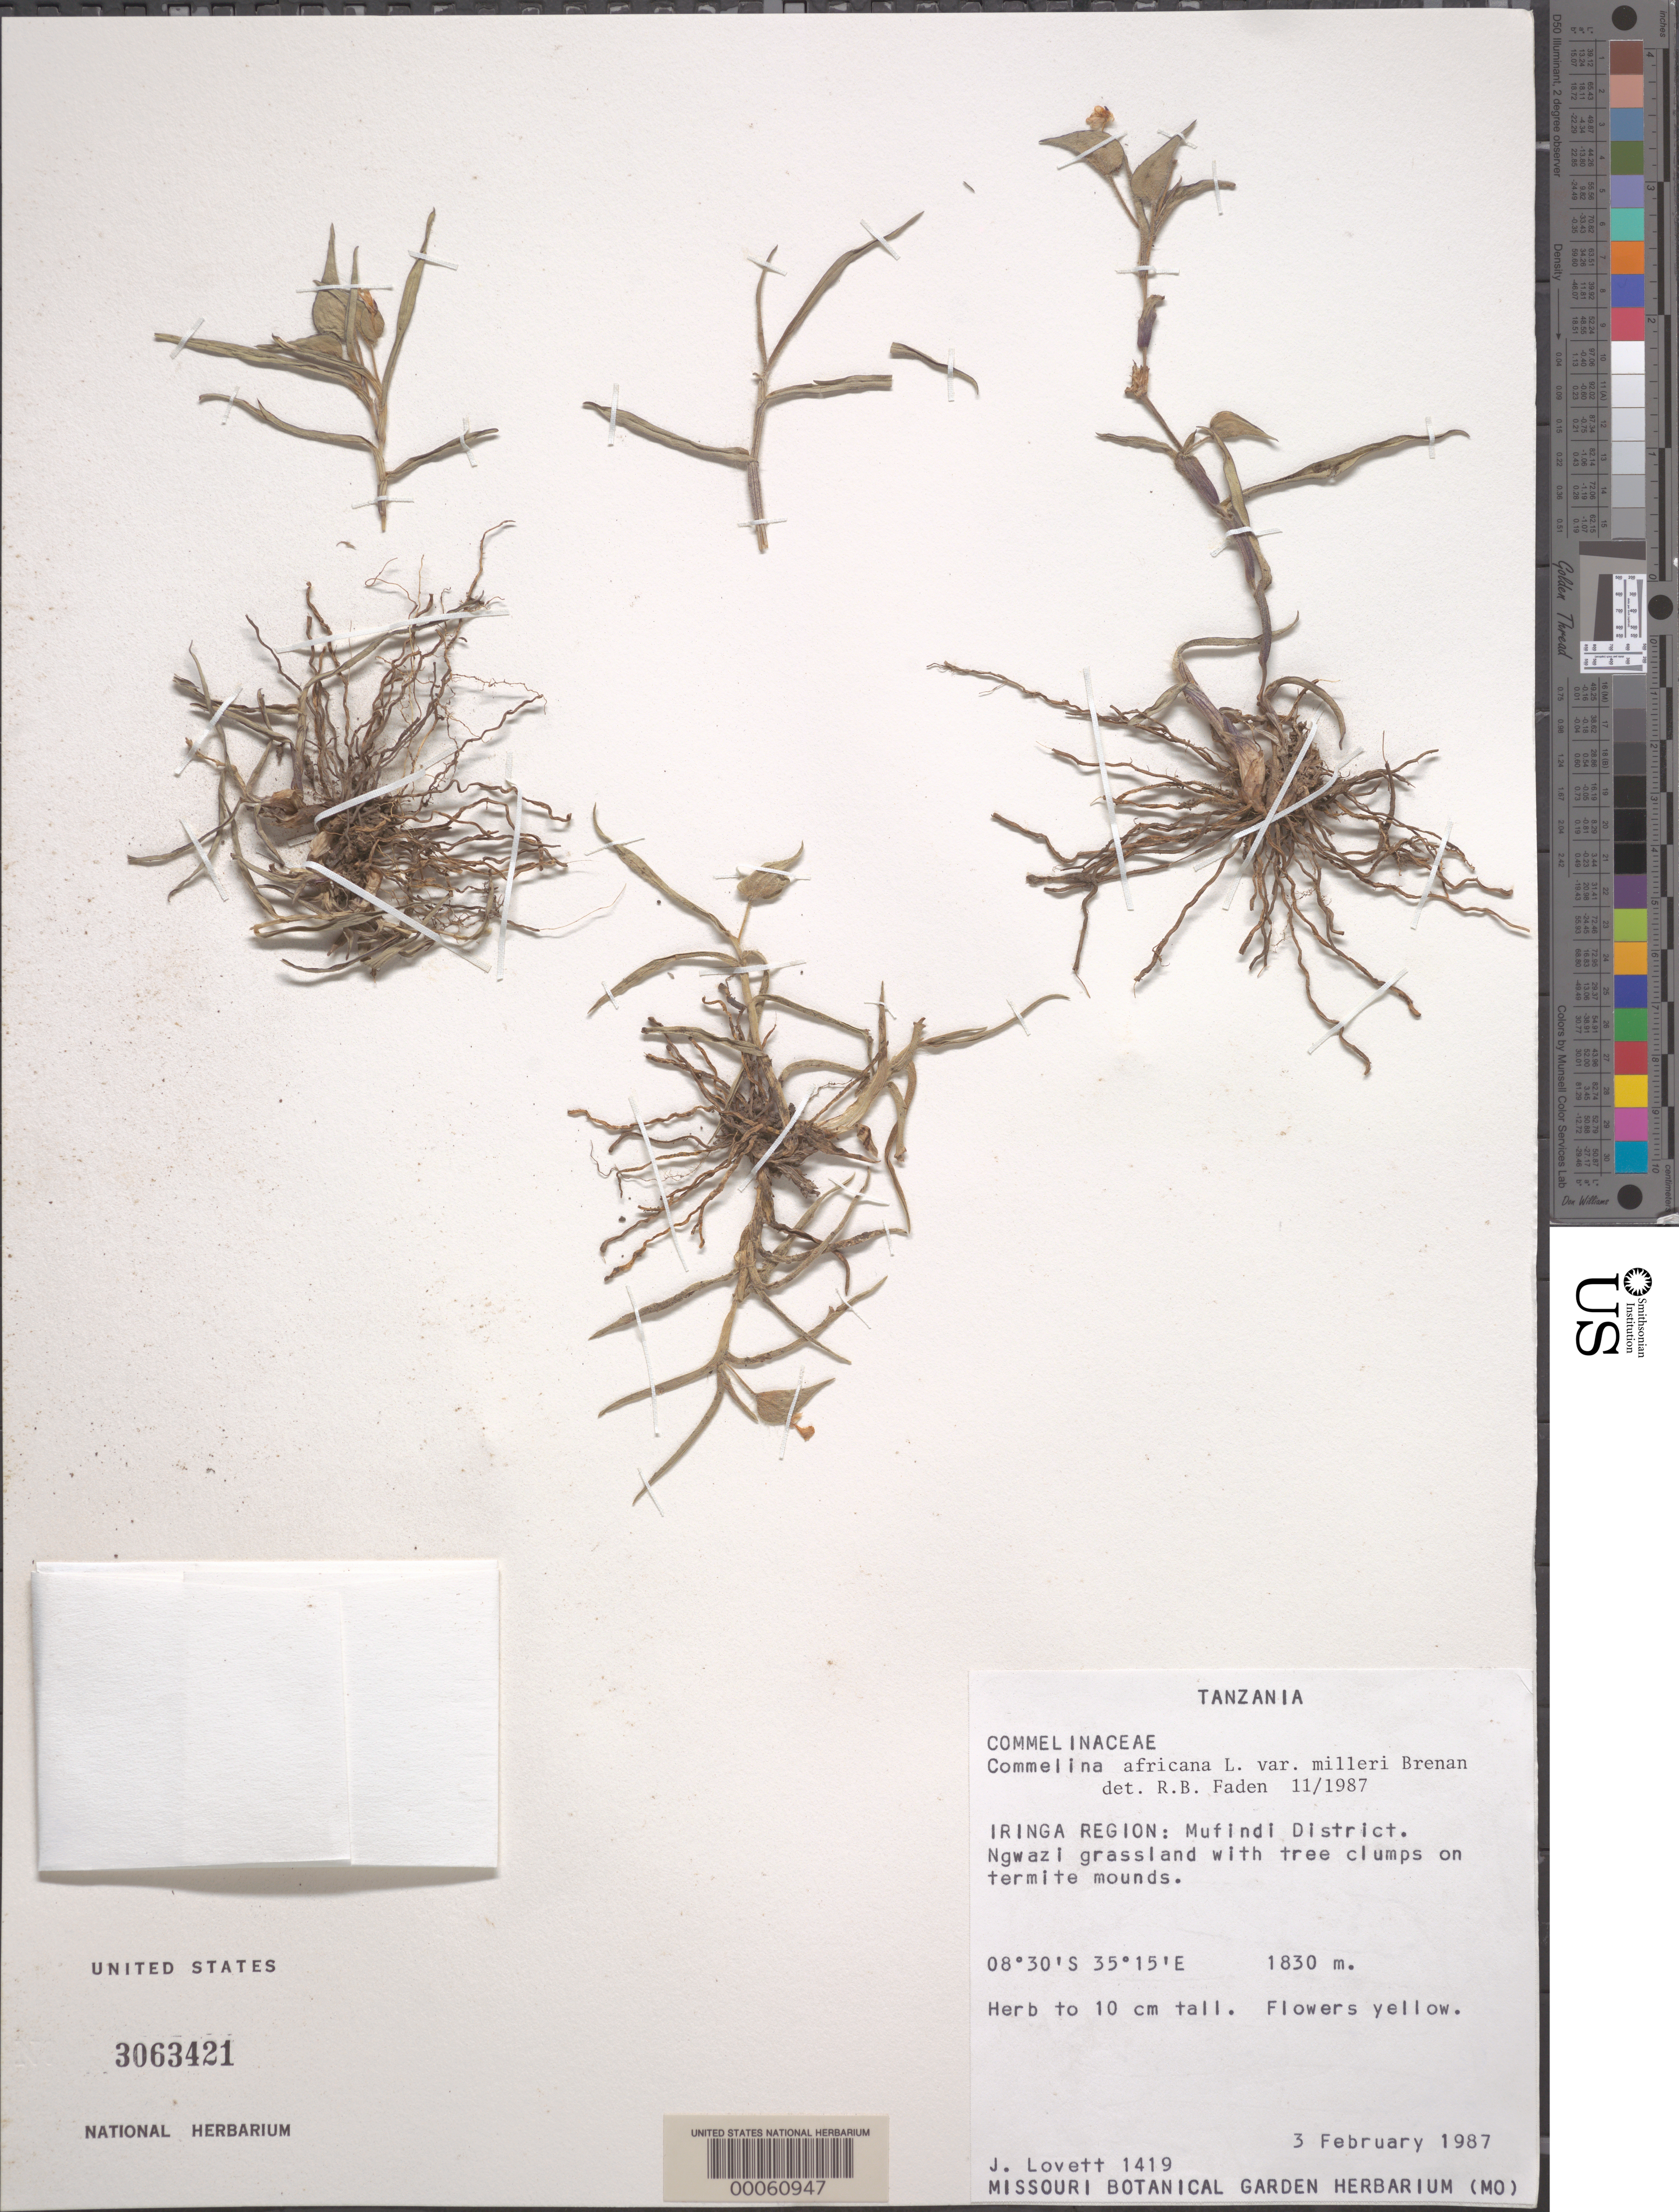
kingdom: Plantae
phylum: Tracheophyta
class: Liliopsida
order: Commelinales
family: Commelinaceae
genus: Commelina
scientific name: Commelina africana var. milleri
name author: Brenan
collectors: J. Lovett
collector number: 1419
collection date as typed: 03 Feb 1987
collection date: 1987-02-03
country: Tanzania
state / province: Iringa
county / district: Mufindi Dist.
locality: Ngwazi grassland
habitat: Grassland with tree clumps on termite mounds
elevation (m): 1830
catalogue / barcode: US 3063421